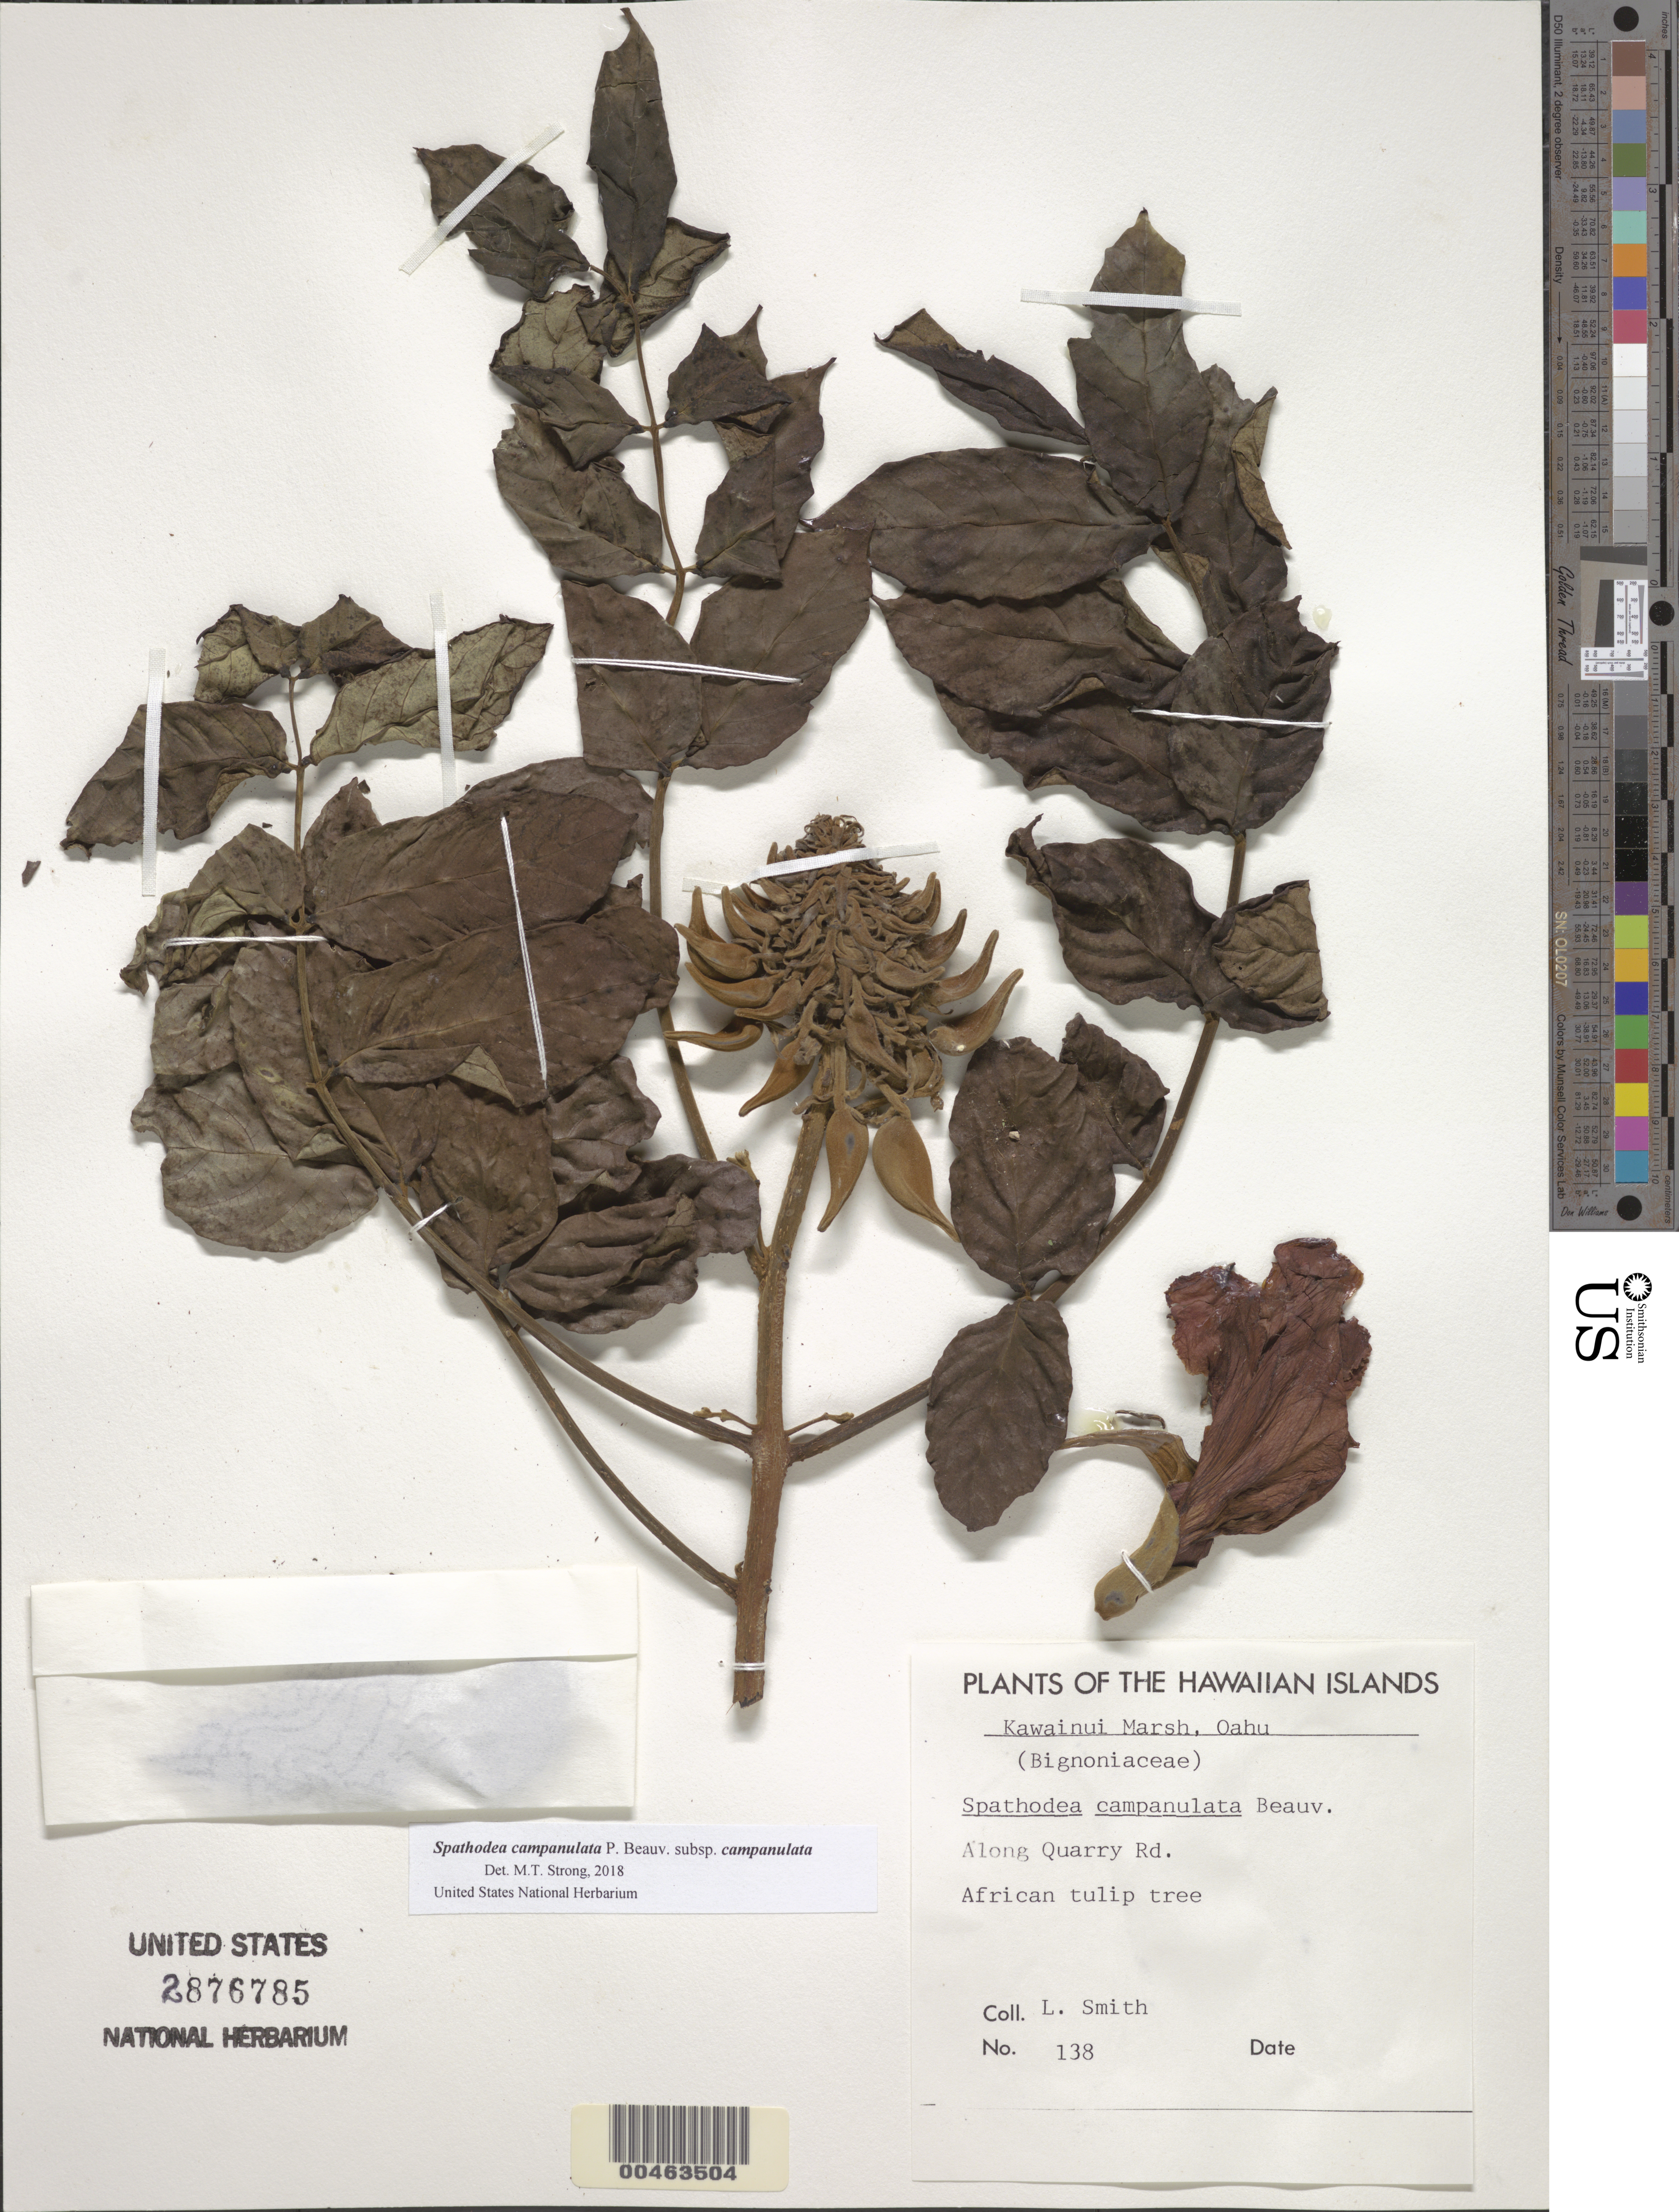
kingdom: Plantae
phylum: Tracheophyta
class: Magnoliopsida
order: Lamiales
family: Bignoniaceae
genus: Spathodea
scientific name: Spathodea campanulata subsp. campanulata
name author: P. Beauv.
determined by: Strong, Mark T., (BOT), Smithsonian Institution - National Museum of Natural History (UNITED STATES)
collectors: L. Smith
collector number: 138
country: United States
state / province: Hawaii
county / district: Honolulu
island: Oahu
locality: Kawainui Marsh, Along Quarry Rd.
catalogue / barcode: US 2876785